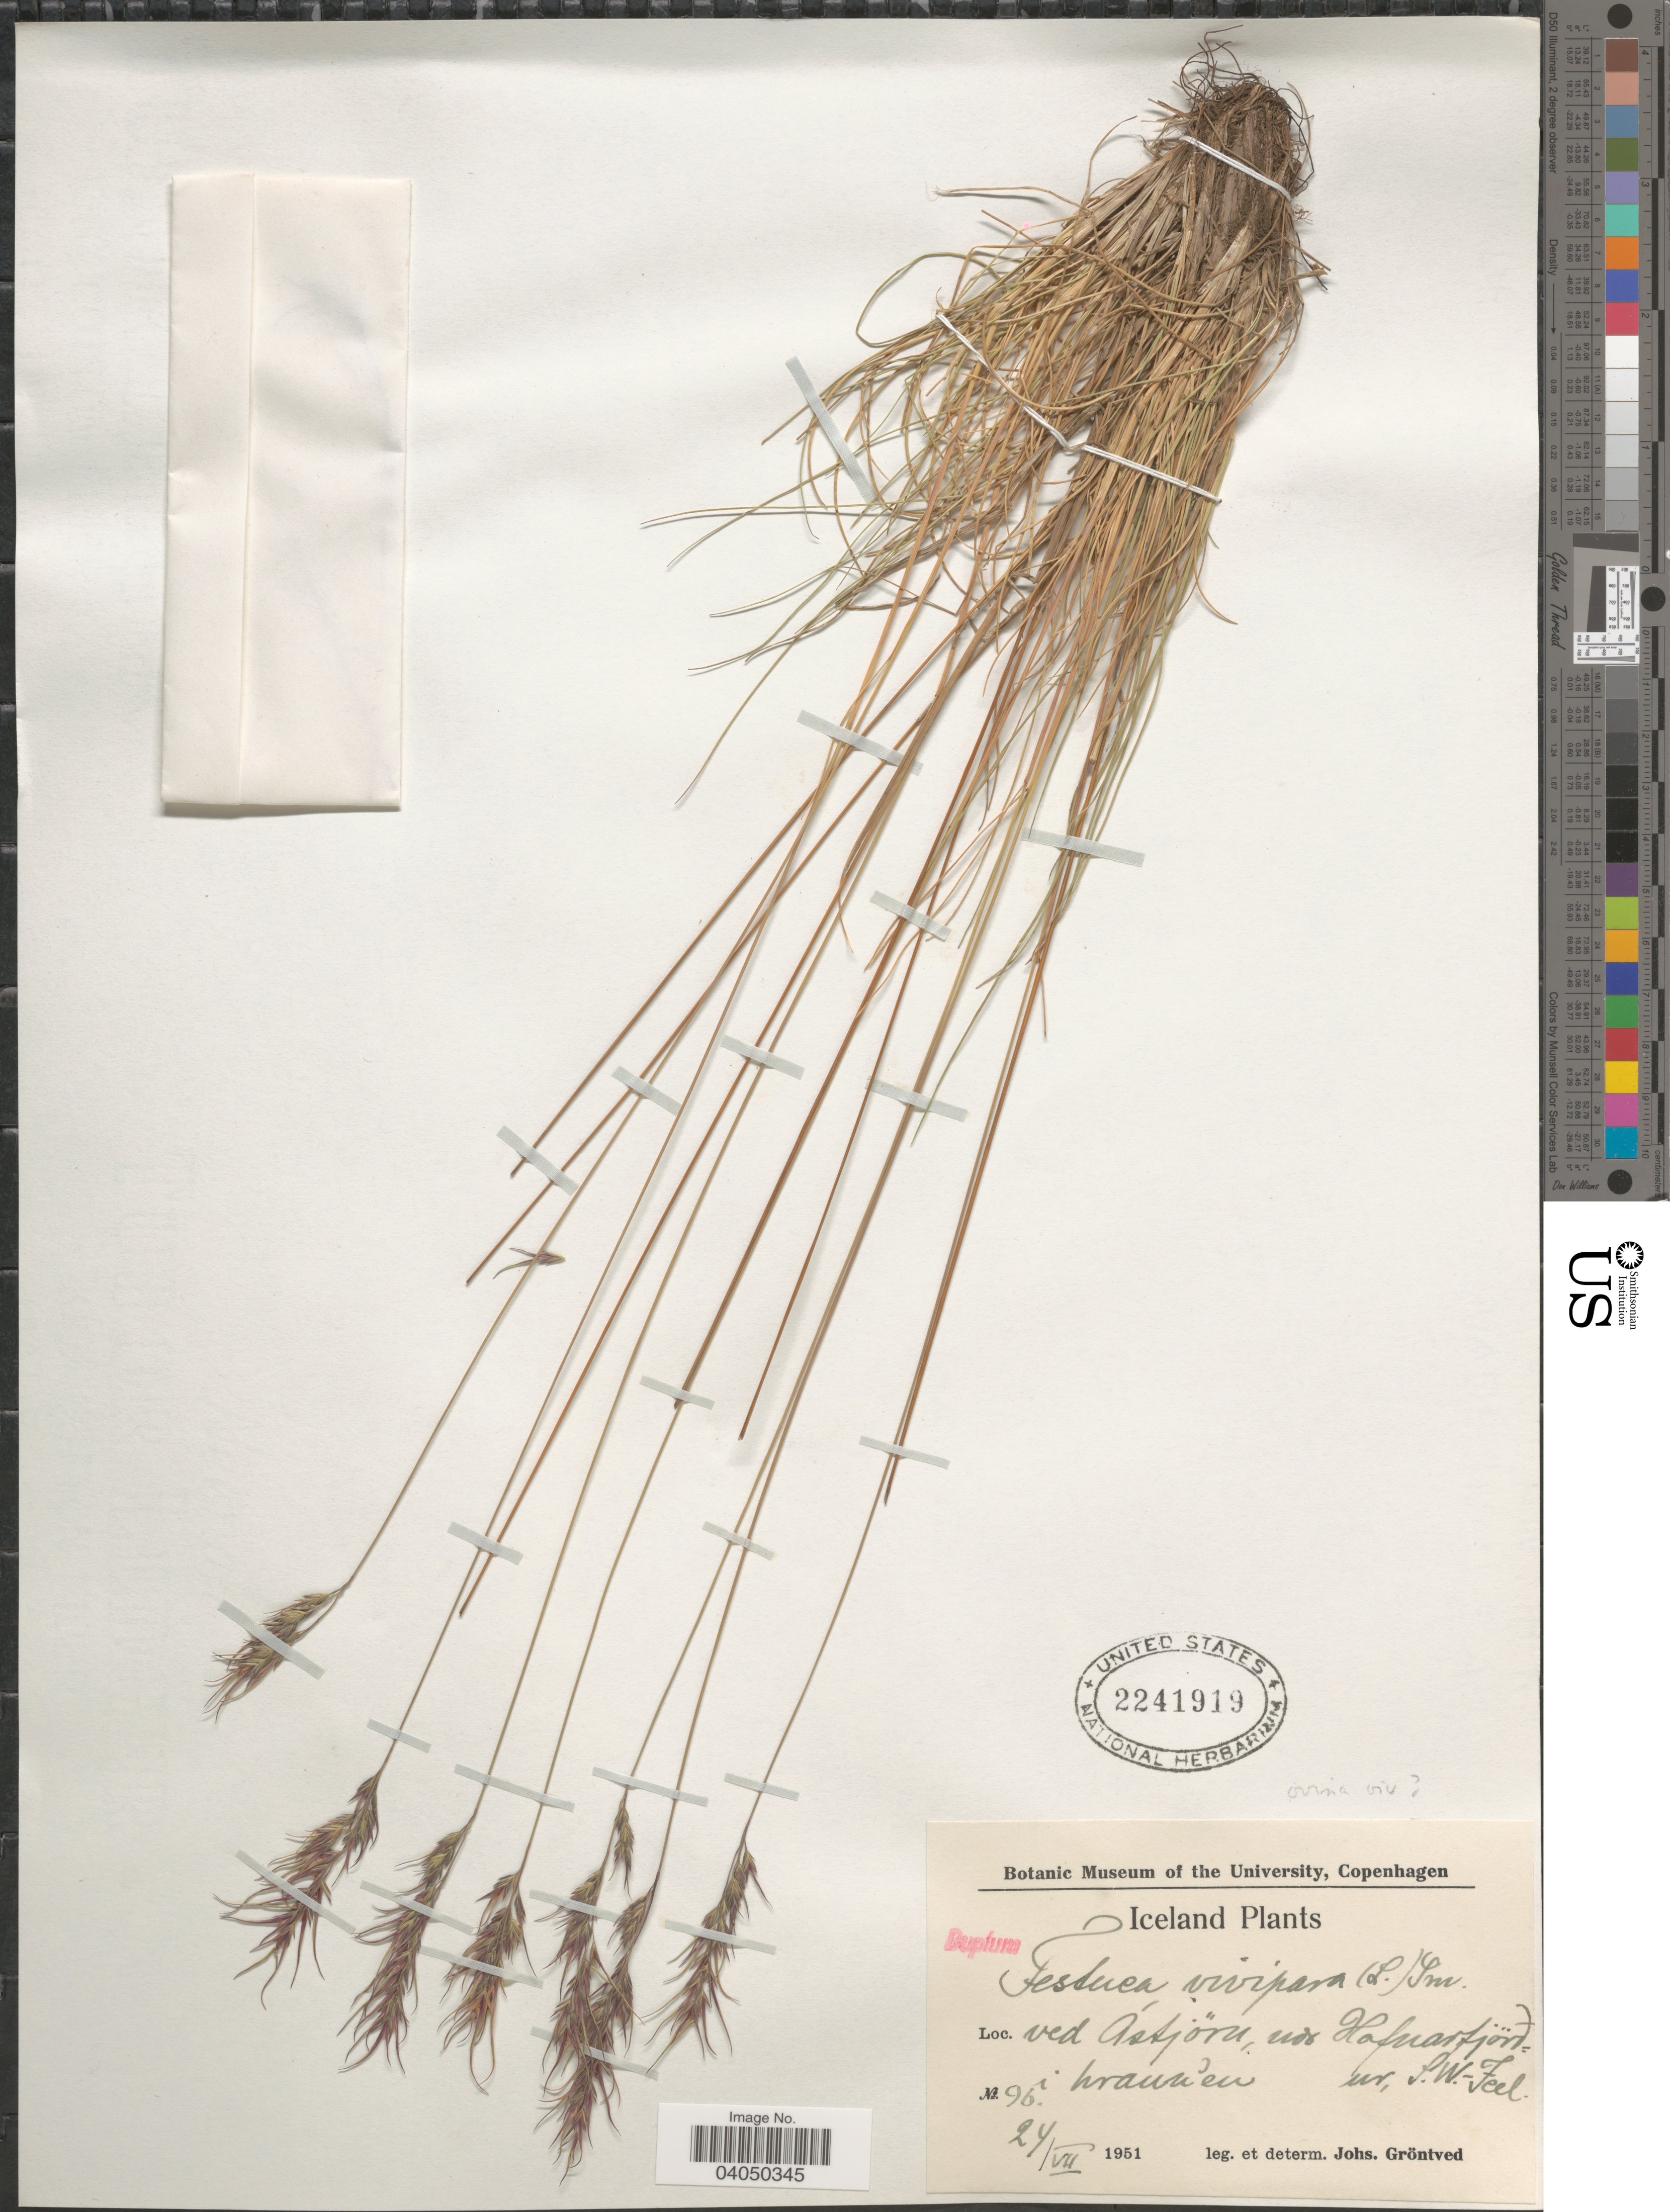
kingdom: Plantae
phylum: Tracheophyta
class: Liliopsida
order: Poales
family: Poaceae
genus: Festuca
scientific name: Festuca vivipara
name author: (L.) Sm.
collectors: J. Grøntved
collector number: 96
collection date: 1951-07-24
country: Iceland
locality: Ved Ástjörn, nos Hafnarfjörður i hraunen, S.W.-Icel.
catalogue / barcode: US 2241919